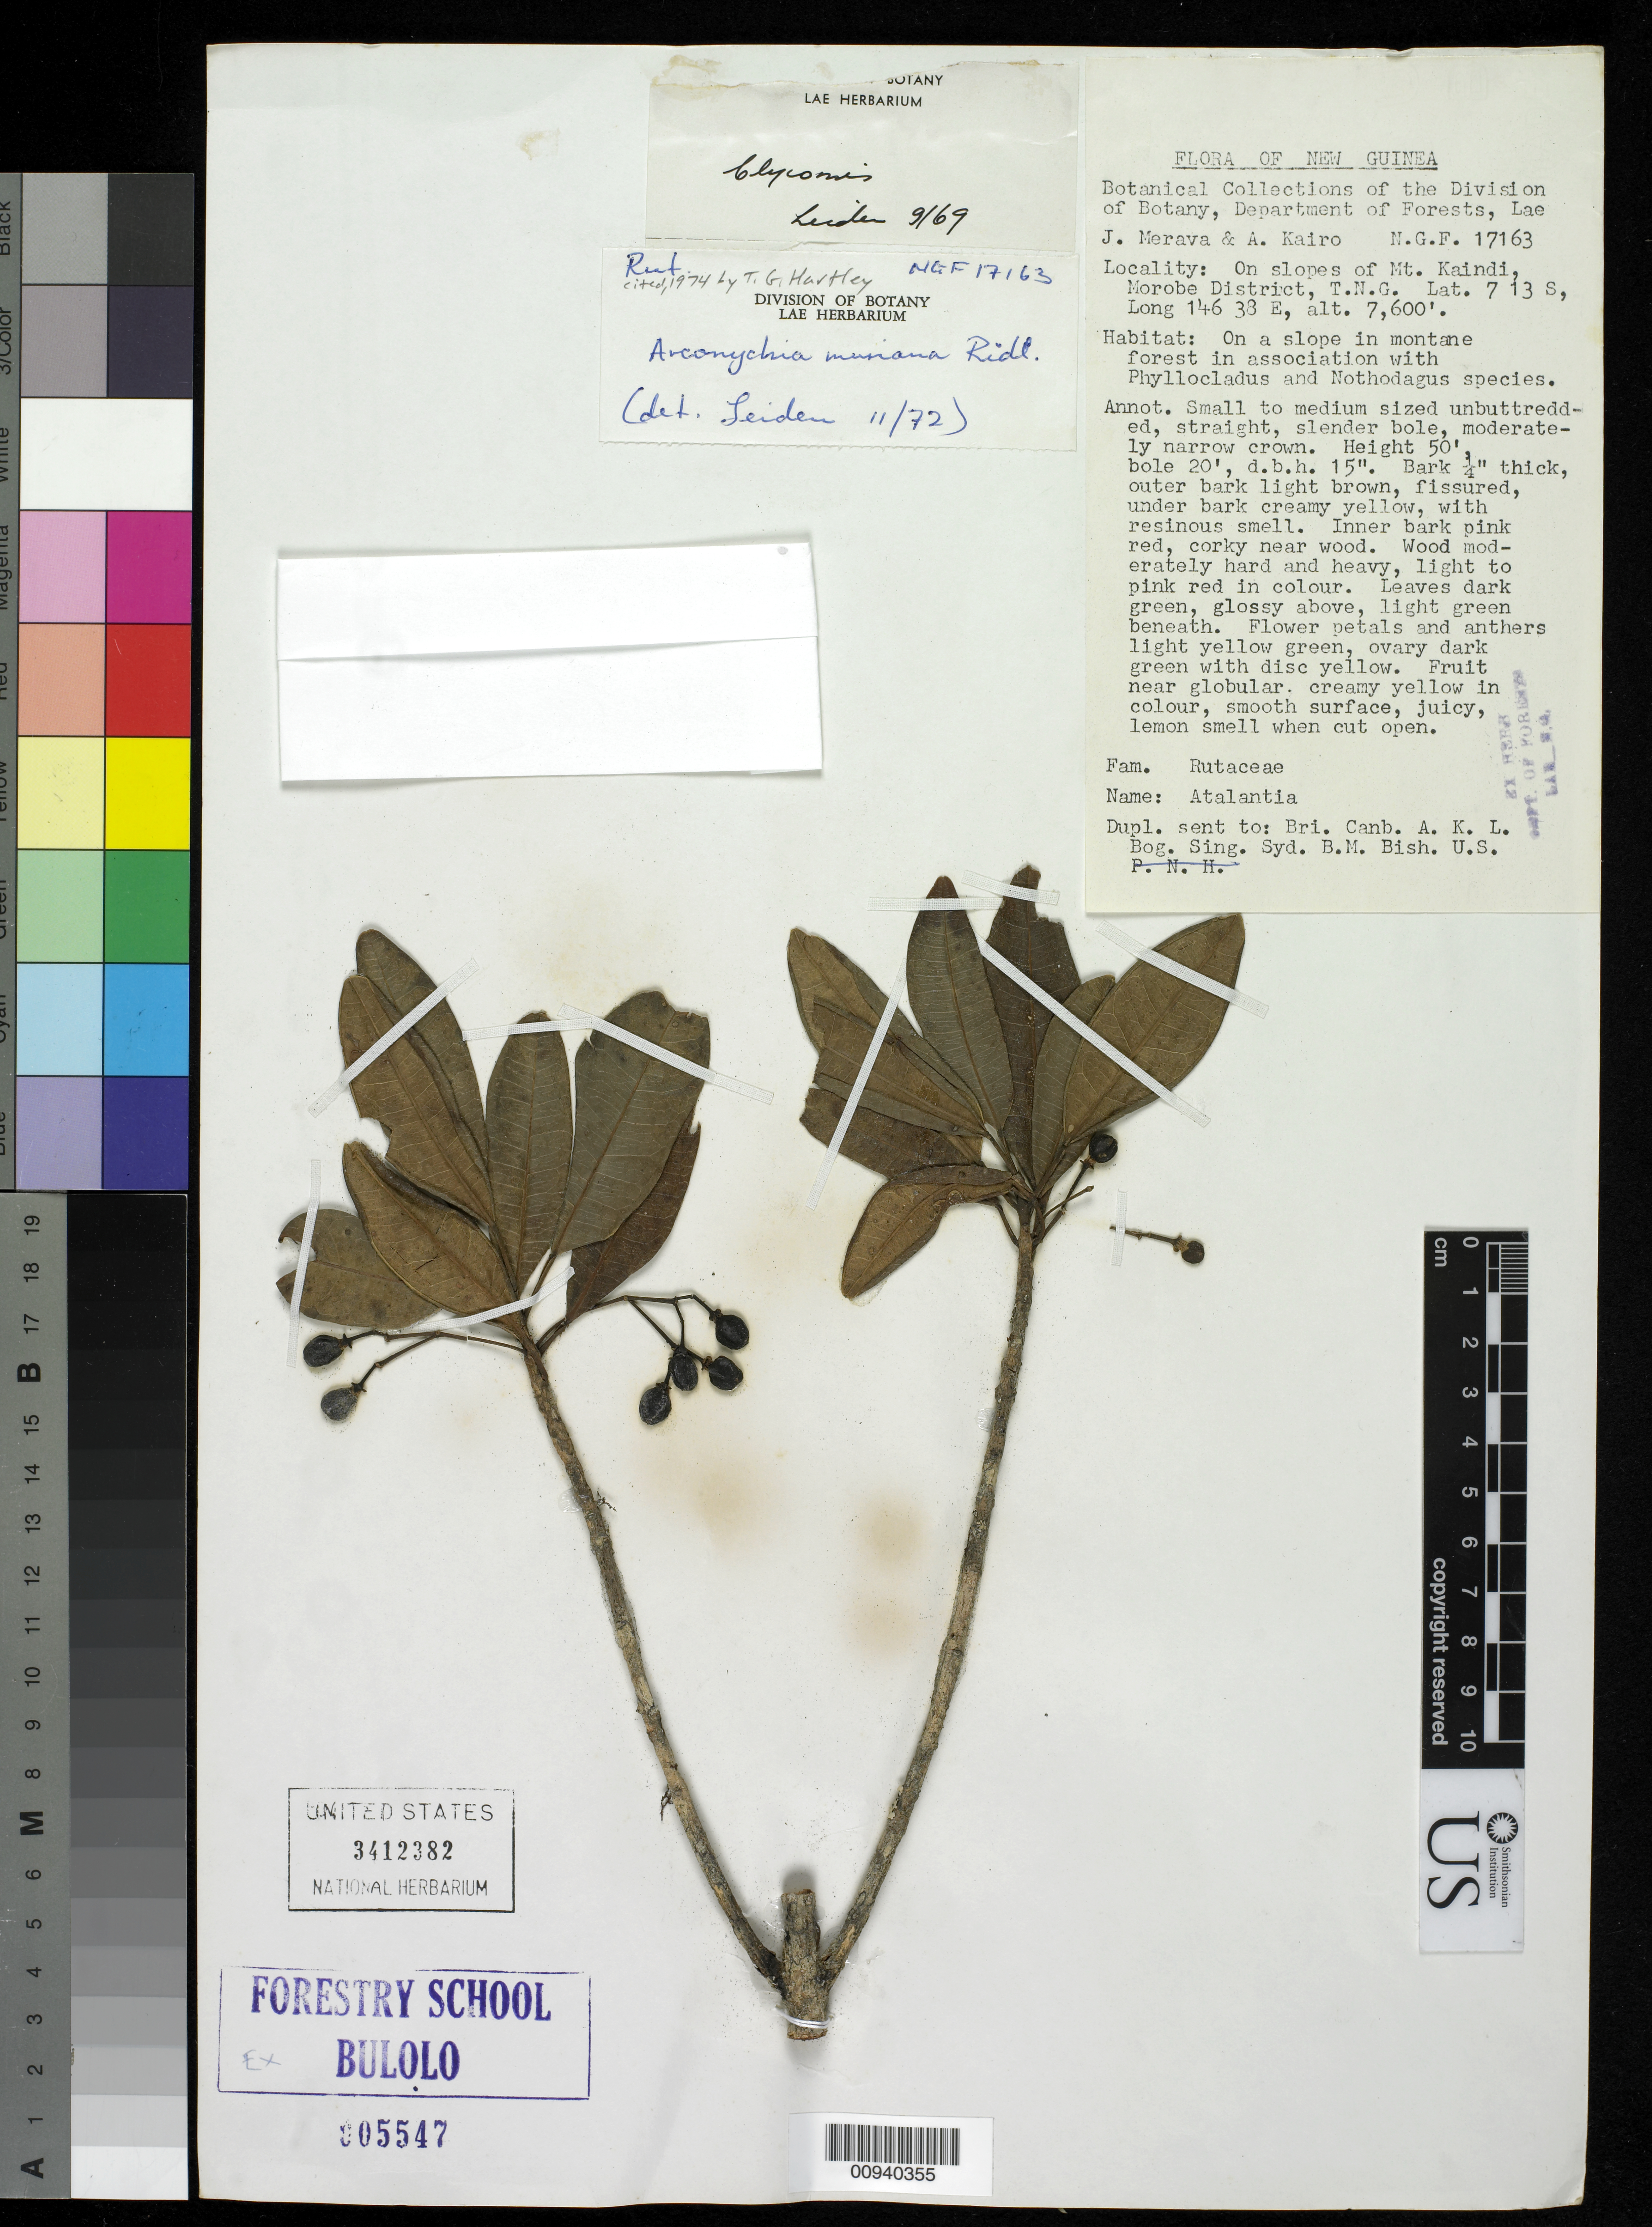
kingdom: Plantae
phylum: Tracheophyta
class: Magnoliopsida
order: Sapindales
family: Rutaceae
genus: Acronychia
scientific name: Acronychia murina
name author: Ridl.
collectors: J. Havel & A. Kairo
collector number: NGF 17163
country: Papua New Guinea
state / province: Morobe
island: New Guinea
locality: On slopes of Mt. Kaindi, Morobe District, T.N.G.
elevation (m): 2316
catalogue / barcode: US 3412382